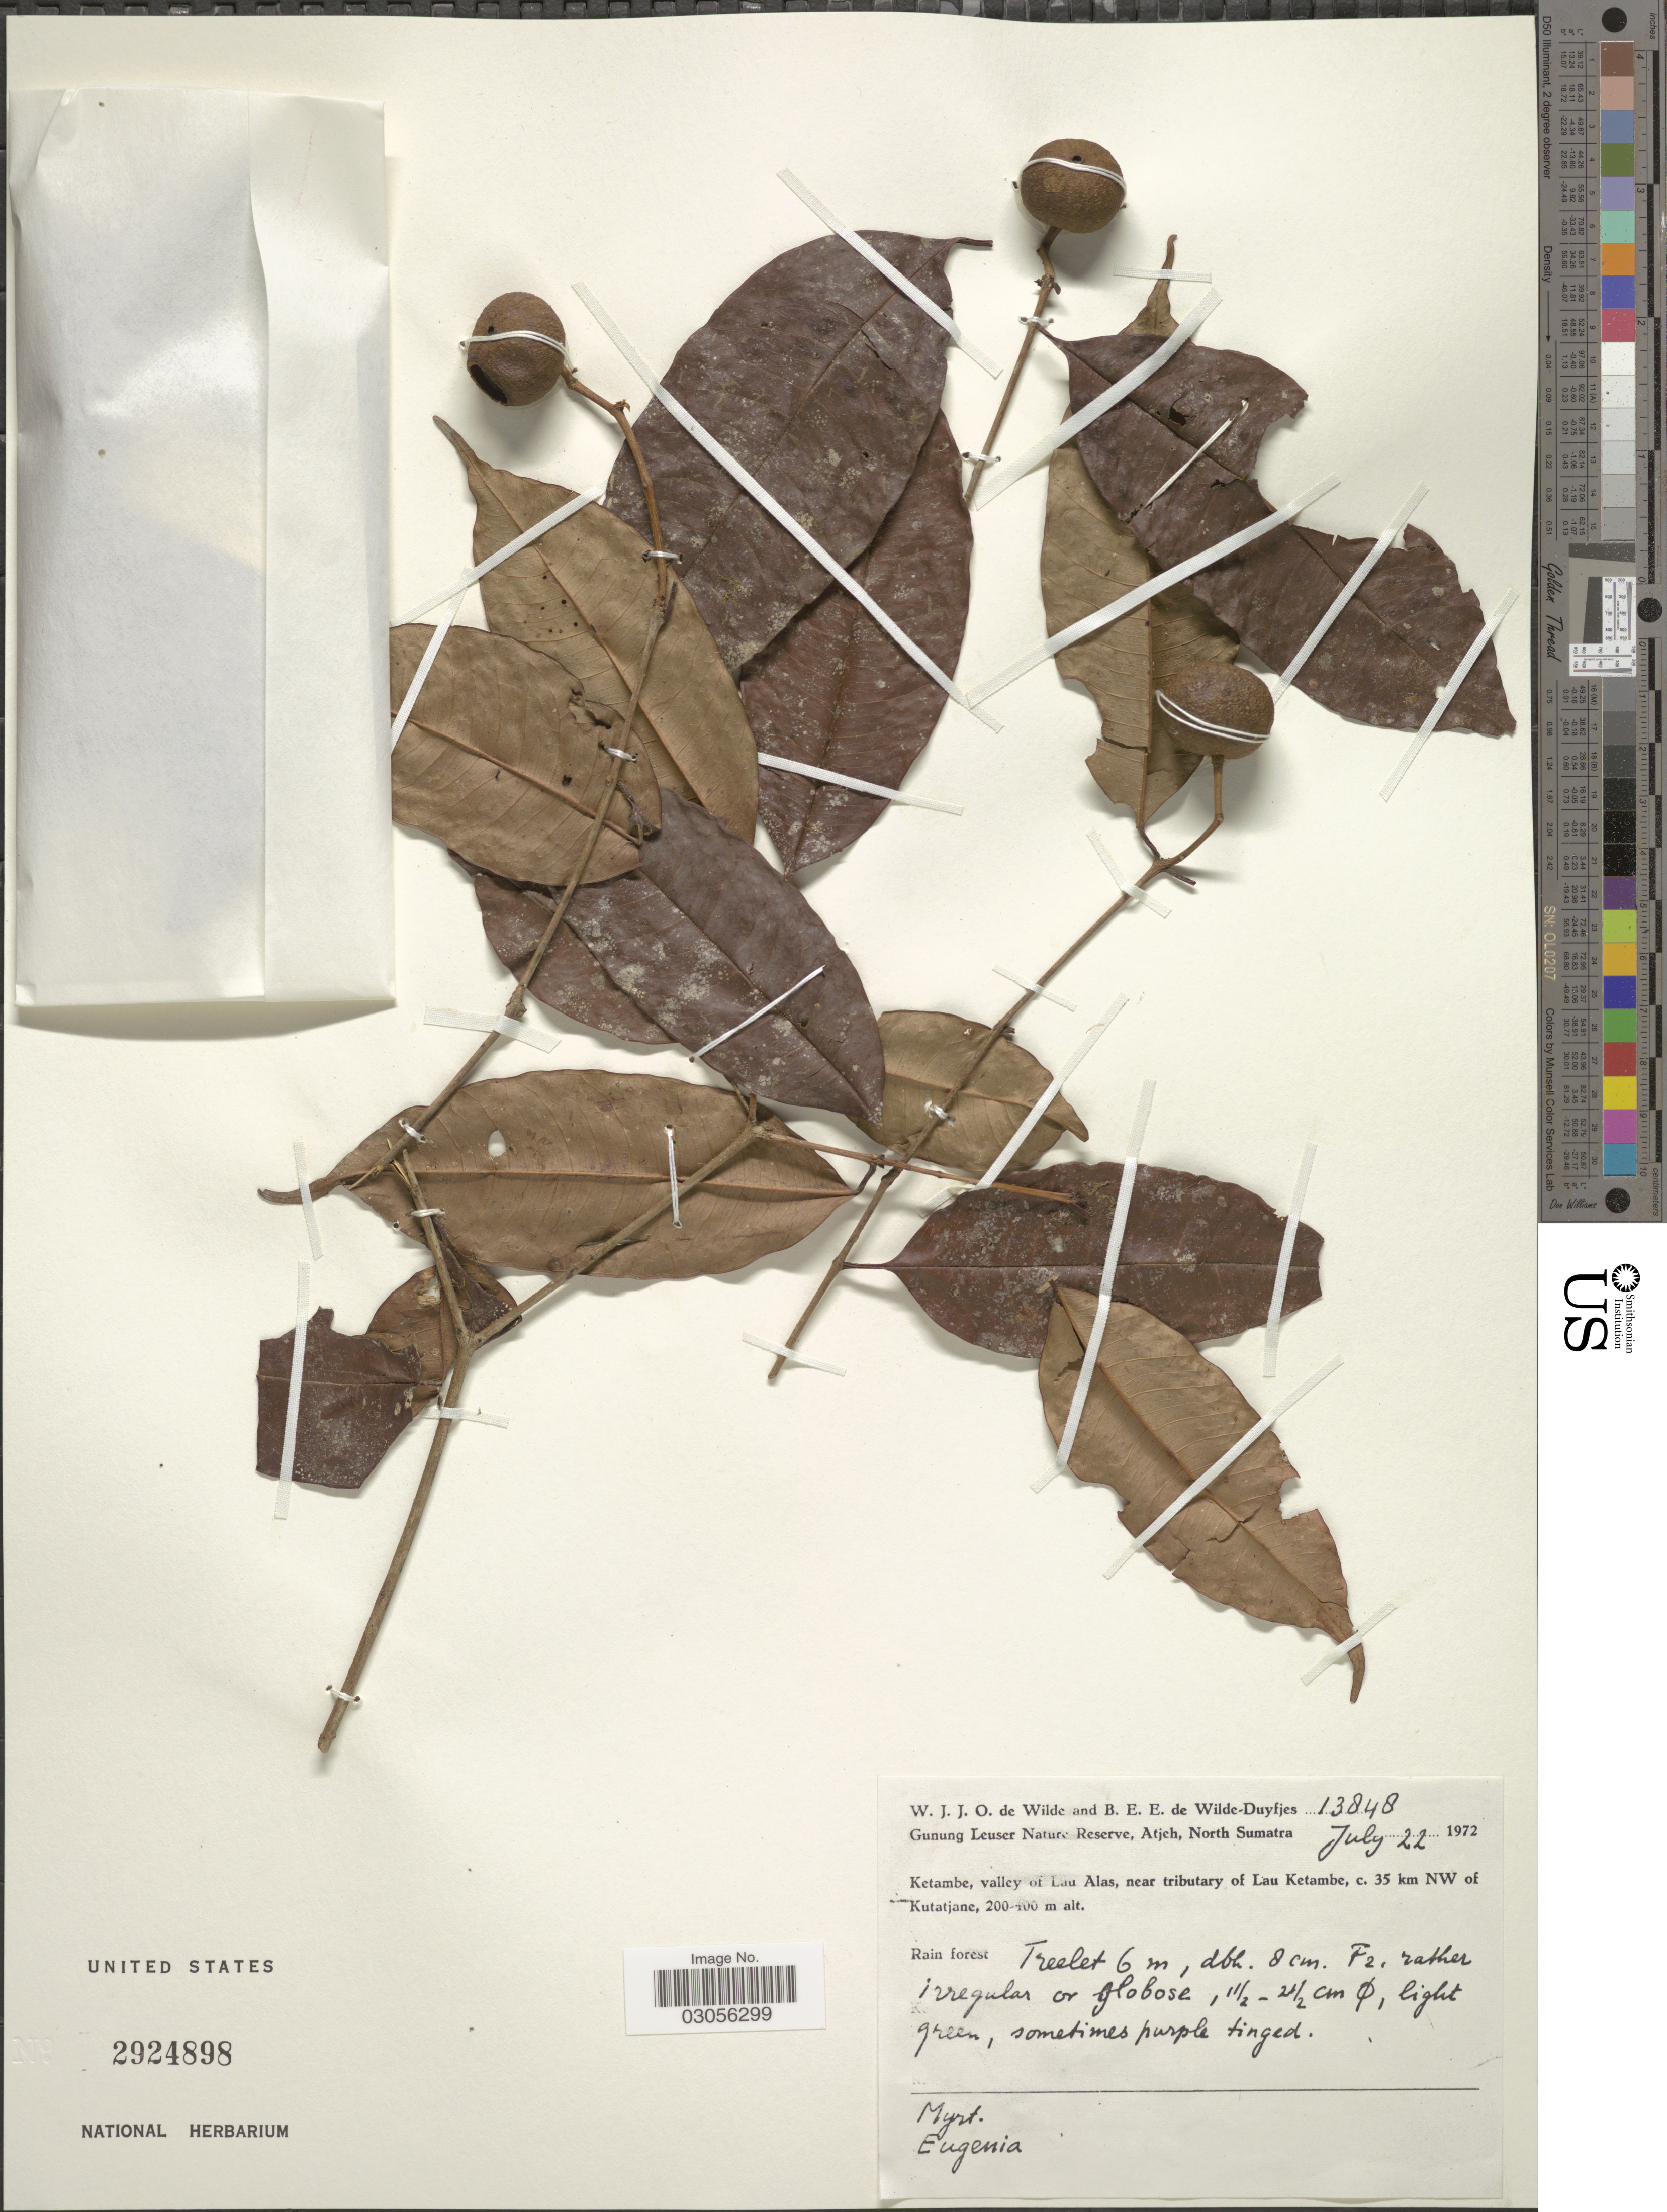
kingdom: Plantae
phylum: Tracheophyta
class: Magnoliopsida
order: Myrtales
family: Myrtaceae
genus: Syzygium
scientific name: Syzygium sp.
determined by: Strong, M. T., (US), Smithsonian Institution - National Museum of Natural History (UNITED STATES)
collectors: W. J. de Wilde & B. E. de Wilde-Duyfjes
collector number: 13848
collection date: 1972-07-22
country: Indonesia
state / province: Sumatra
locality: Gunung Leuser Nature Reserve, Atjeh, North Sumatra. Ketambe, valley of Lau Alas, near tributary of Lau Ketambe, c. 35 km NW of Kutatjane.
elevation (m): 200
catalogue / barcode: US 2924898